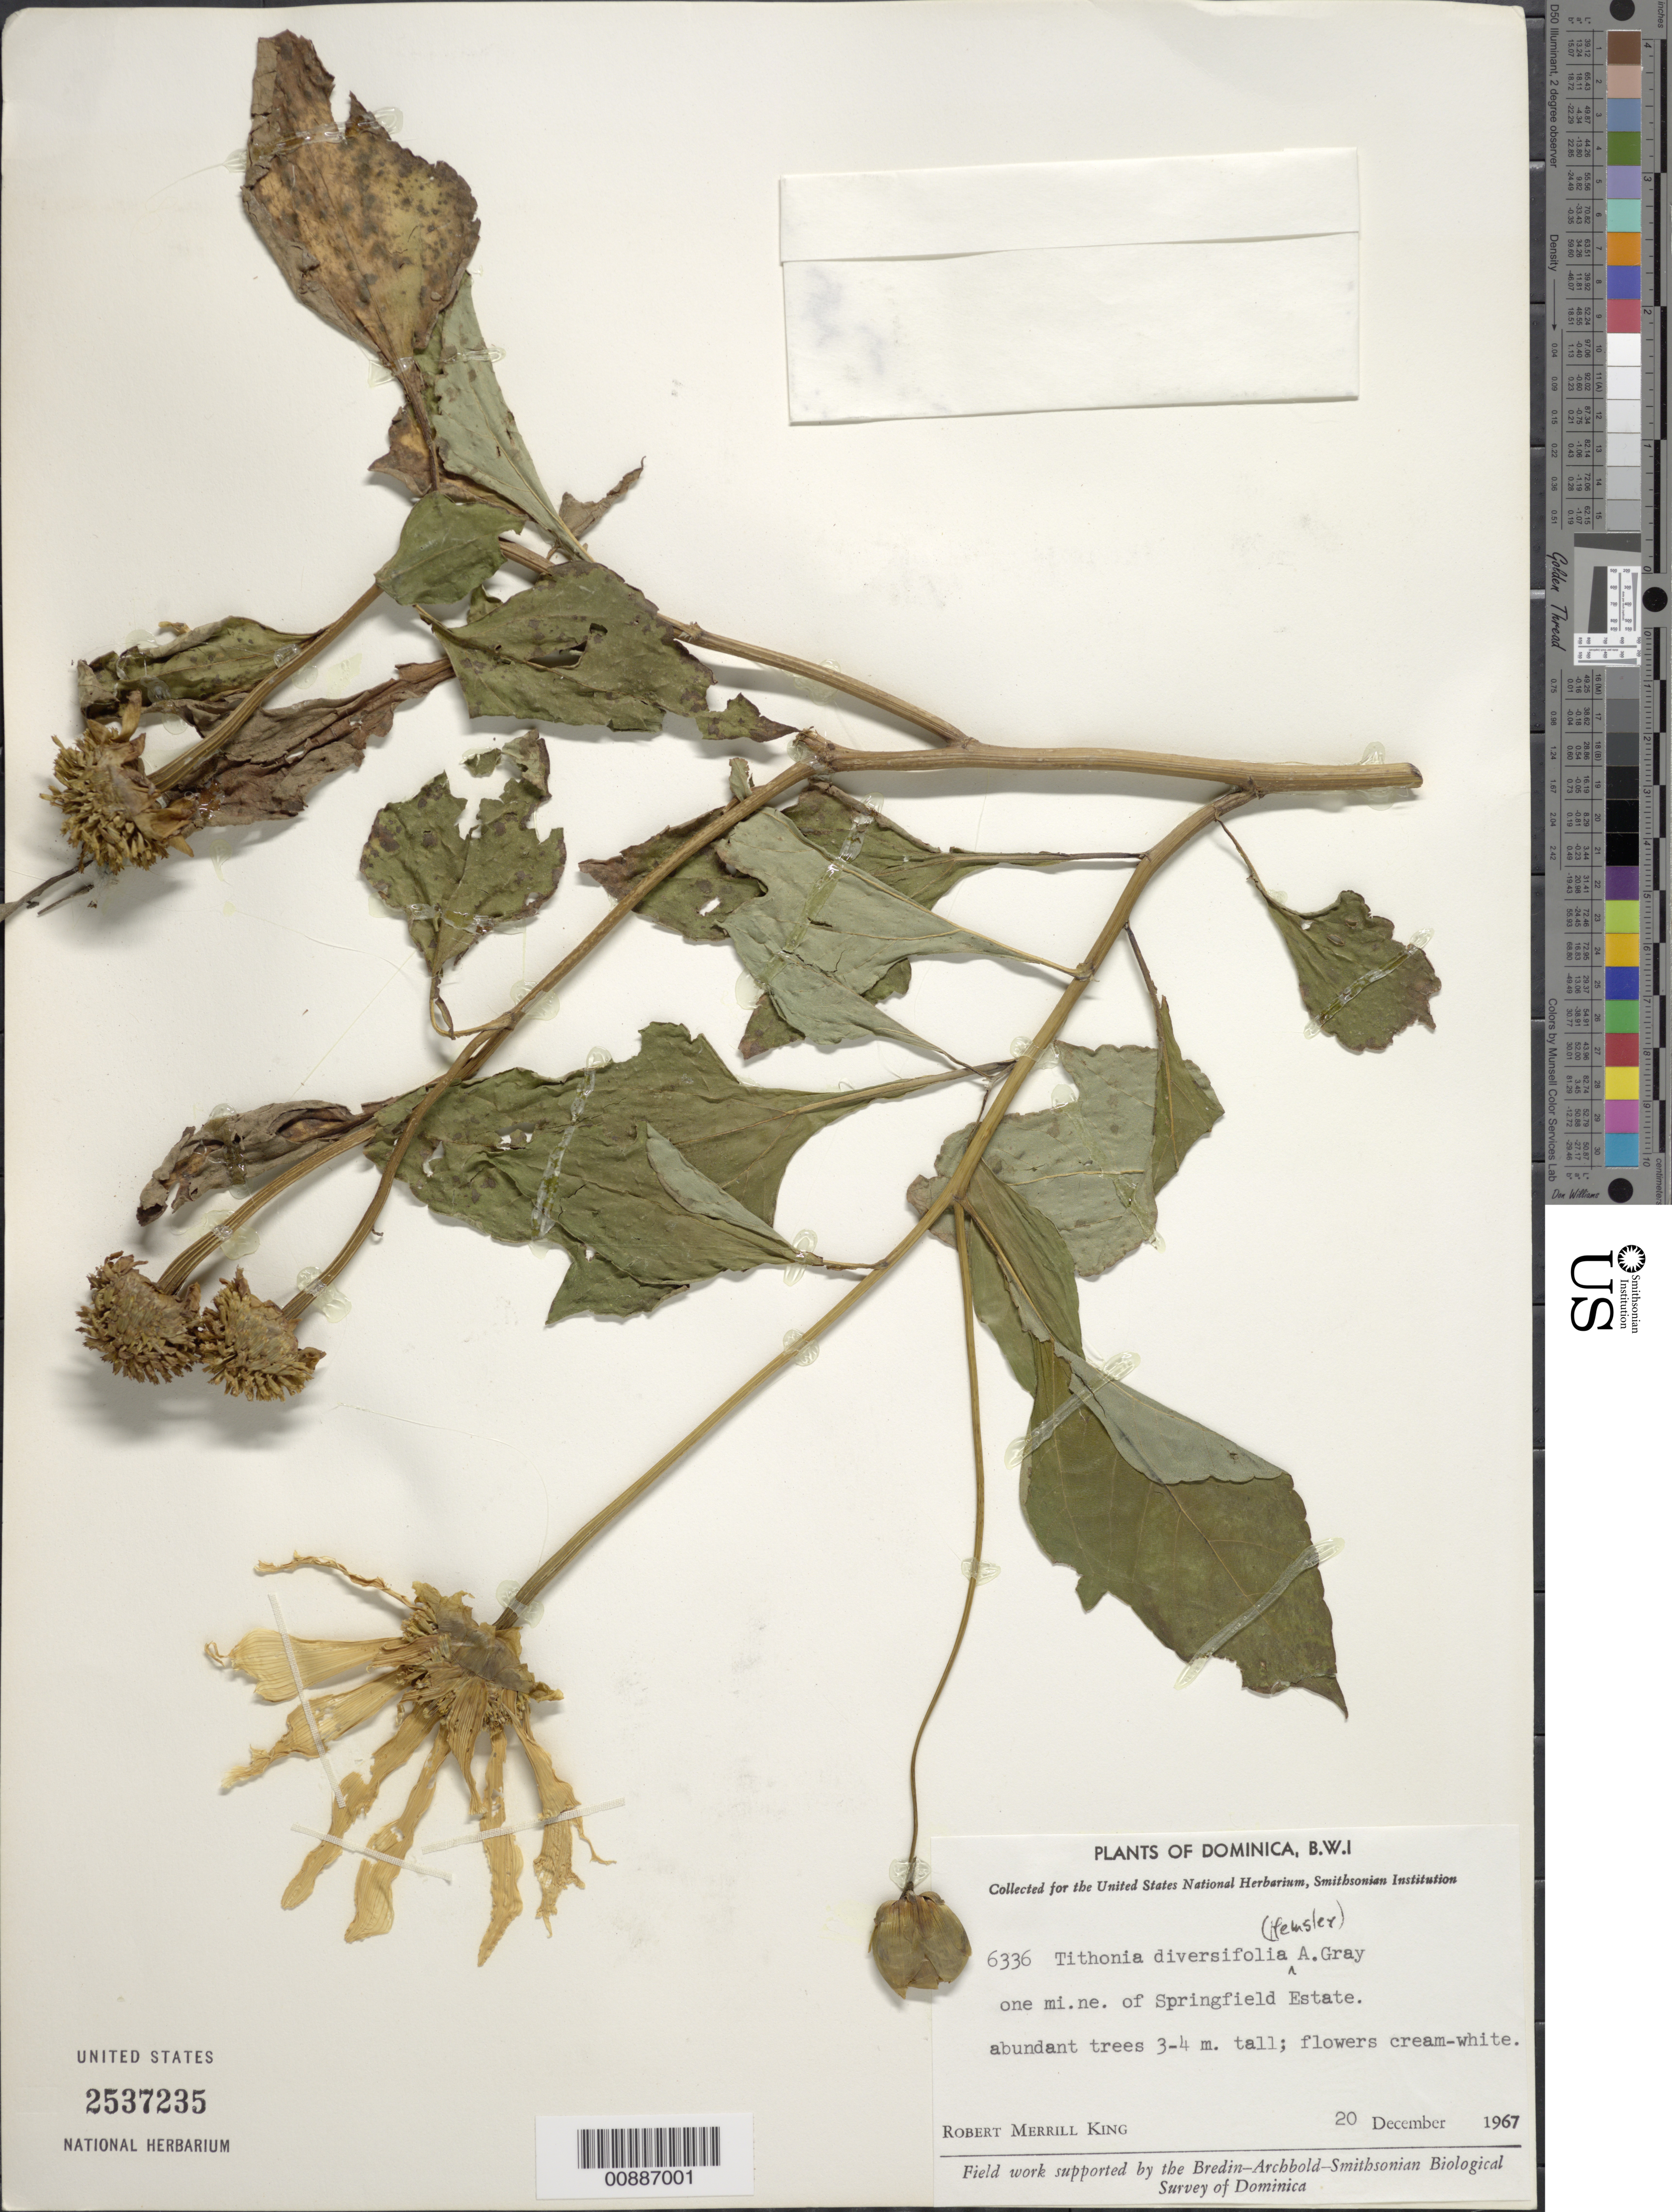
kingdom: Plantae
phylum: Tracheophyta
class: Magnoliopsida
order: Asterales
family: Asteraceae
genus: Tithonia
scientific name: Tithonia diversifolia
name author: (Hemsl.) A. Gray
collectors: R. M. King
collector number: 6336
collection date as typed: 20 Dec 1967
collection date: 1967-12-20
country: Dominica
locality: One mi. NE of Springfield Estate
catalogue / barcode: US 2537235